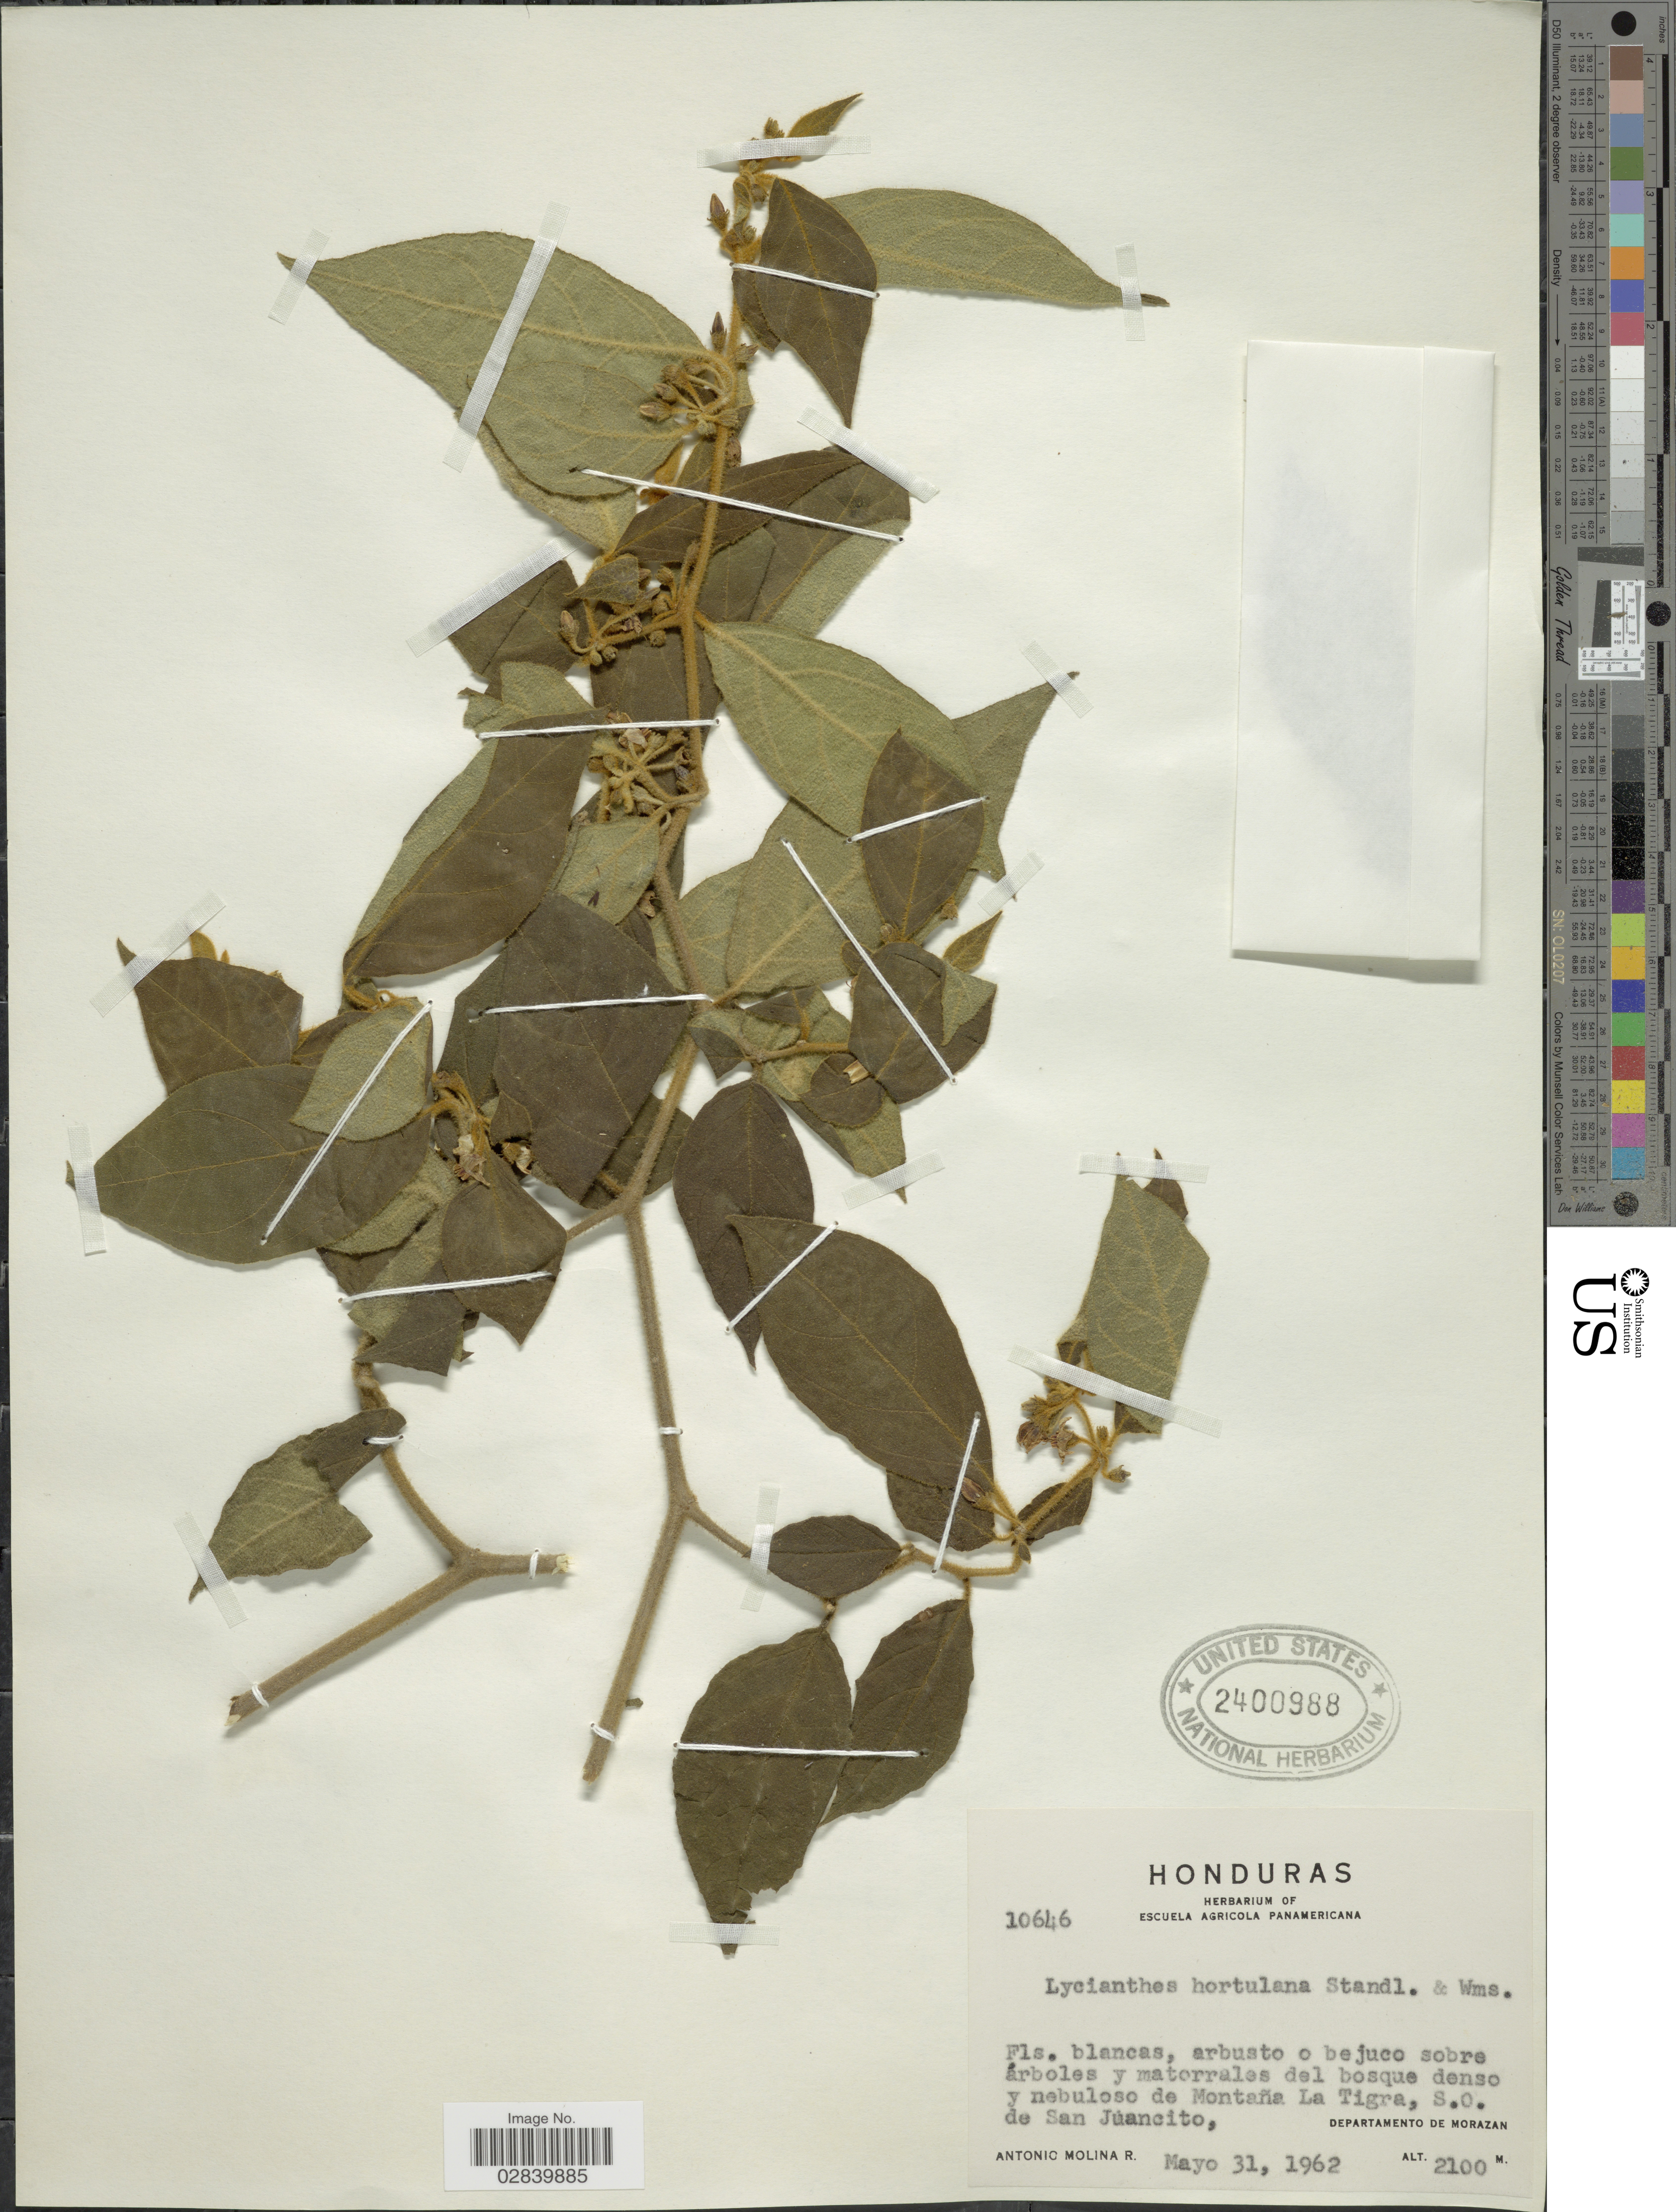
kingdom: Plantae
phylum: Tracheophyta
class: Magnoliopsida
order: Solanales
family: Solanaceae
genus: Lycianthes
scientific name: Lycianthes hortulana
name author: Standl. & L.O. Williams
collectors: A. Molina R.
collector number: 10646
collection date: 1962-05-31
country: Honduras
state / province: Fco. Morazán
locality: Sobre árboles y matorrales del bosque denso y nebuloso de Montaña La Tigra, S.O. de San Juancito, departamento de Morazan.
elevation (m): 2100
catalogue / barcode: US 2400988